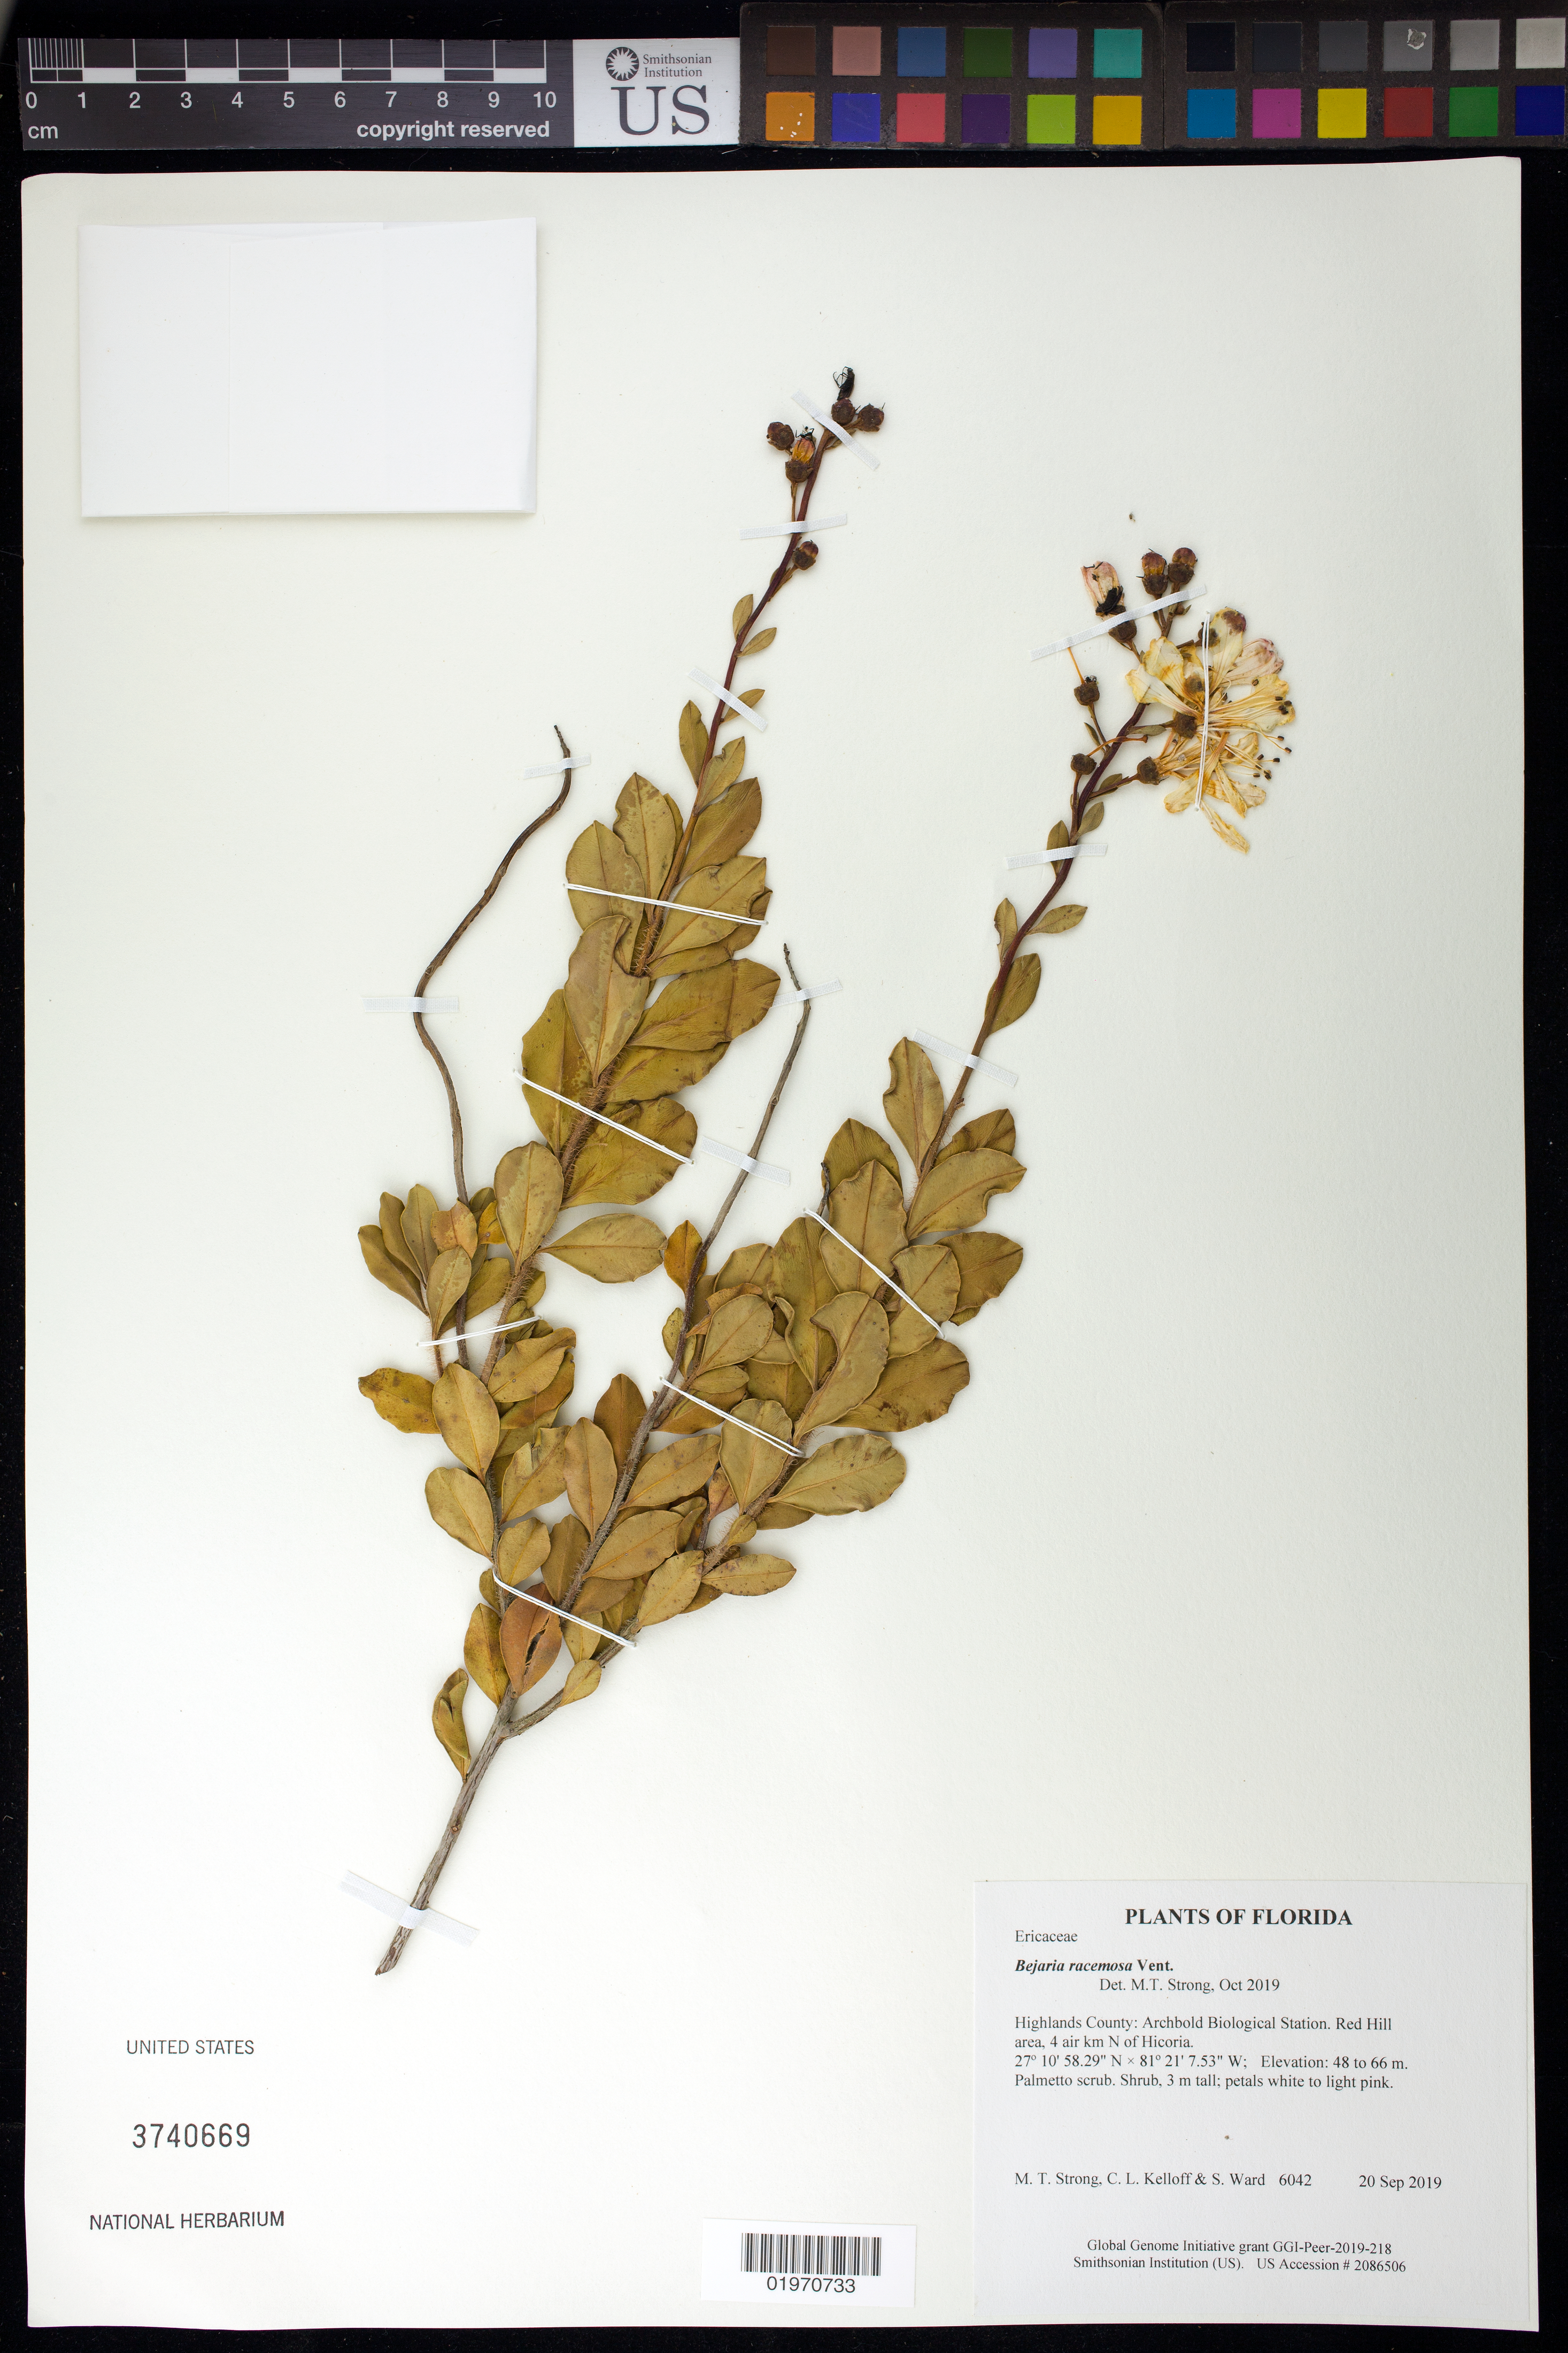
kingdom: Plantae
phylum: Tracheophyta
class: Magnoliopsida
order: Ericales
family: Ericaceae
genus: Bejaria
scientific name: Bejaria racemosa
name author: Vent.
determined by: Strong, Mark T., (BOT), Smithsonian Institution - National Museum of Natural History (UNITED STATES)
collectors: M. T. Strong, C. L. Kelloff & S. Ward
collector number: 6042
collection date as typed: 20 Sep 2019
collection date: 2019-09-20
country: United States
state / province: Florida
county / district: Highlands County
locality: Archbold Biological Station. Red Hill area, 4 air km N of Hicoria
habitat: Palmetto scrub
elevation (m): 48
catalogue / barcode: US 3740669